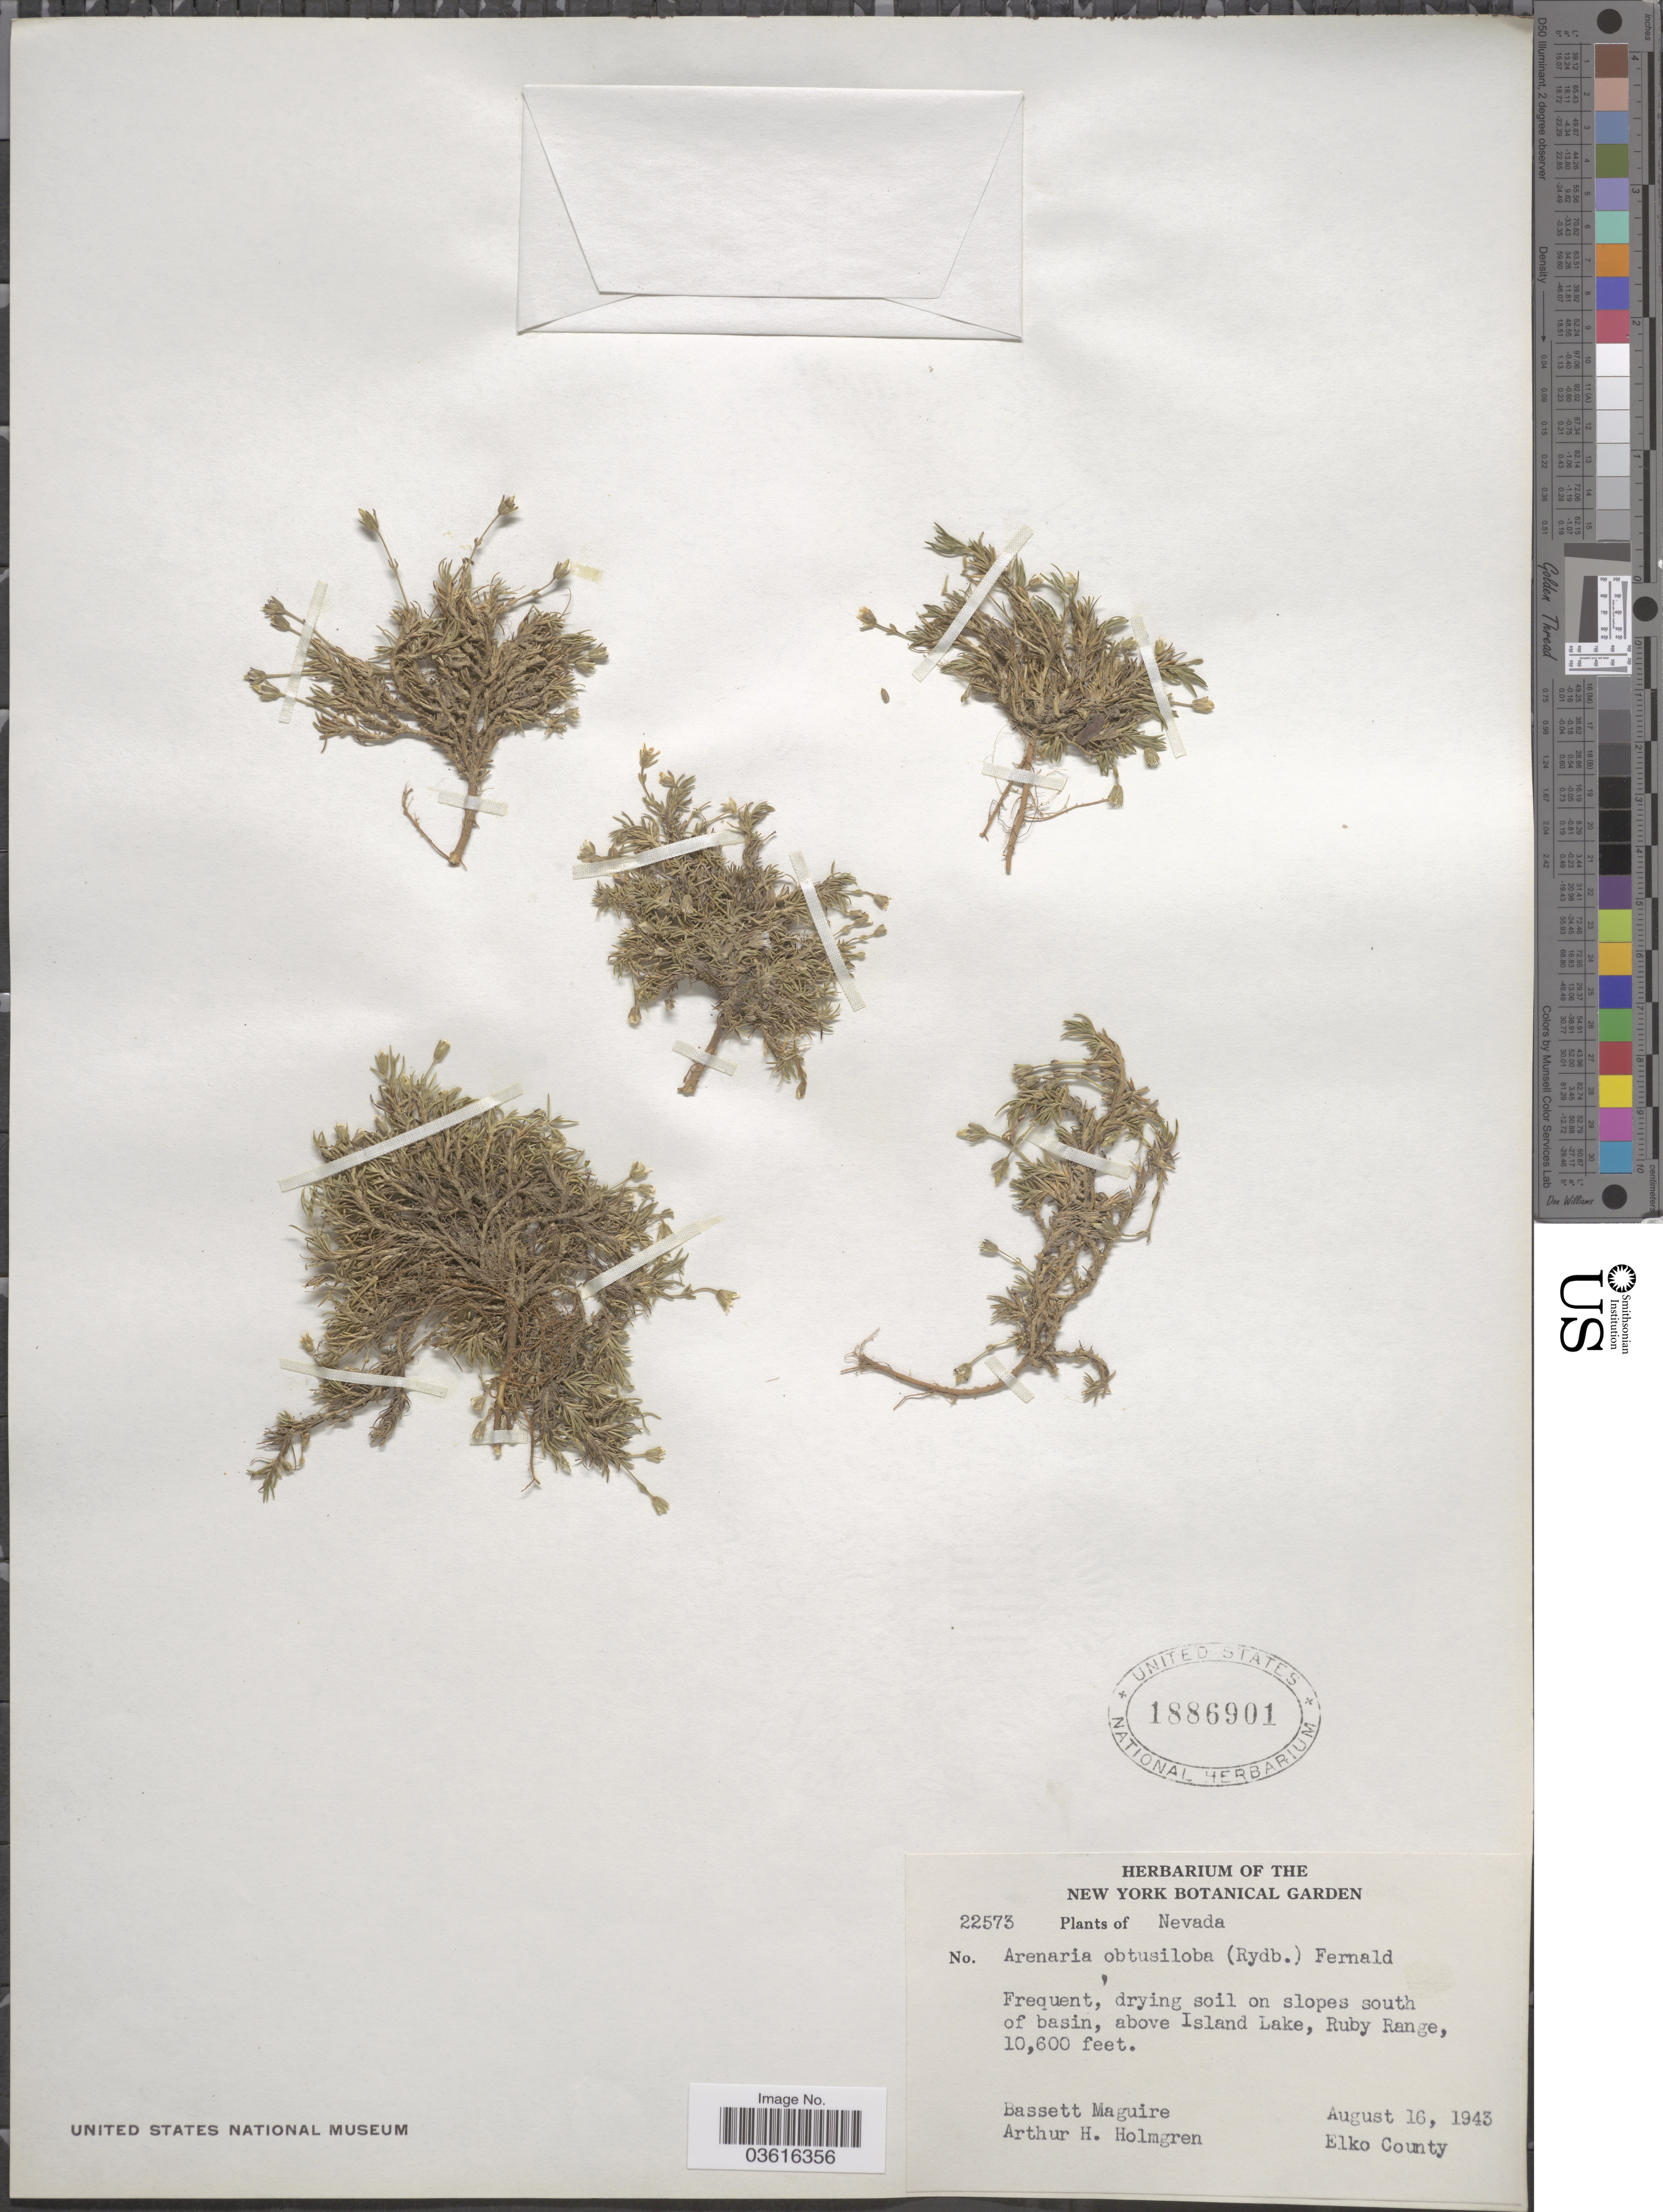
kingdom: Plantae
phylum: Tracheophyta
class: Magnoliopsida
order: Caryophyllales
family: Caryophyllaceae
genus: Cherleria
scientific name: Cherleria obtusiloba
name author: (Rydb.) A.J. Moore & Dillenb.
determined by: Strong, M. T., (US), Smithsonian Institution - National Museum of Natural History (UNITED STATES)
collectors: B. Maguire & A. H. Holmgren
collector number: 22573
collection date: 1943-08-16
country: United States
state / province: Nevada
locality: On slopes south of Basin, above Island Lake, Ruby Range. Elko County.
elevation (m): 3231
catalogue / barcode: US 1886901